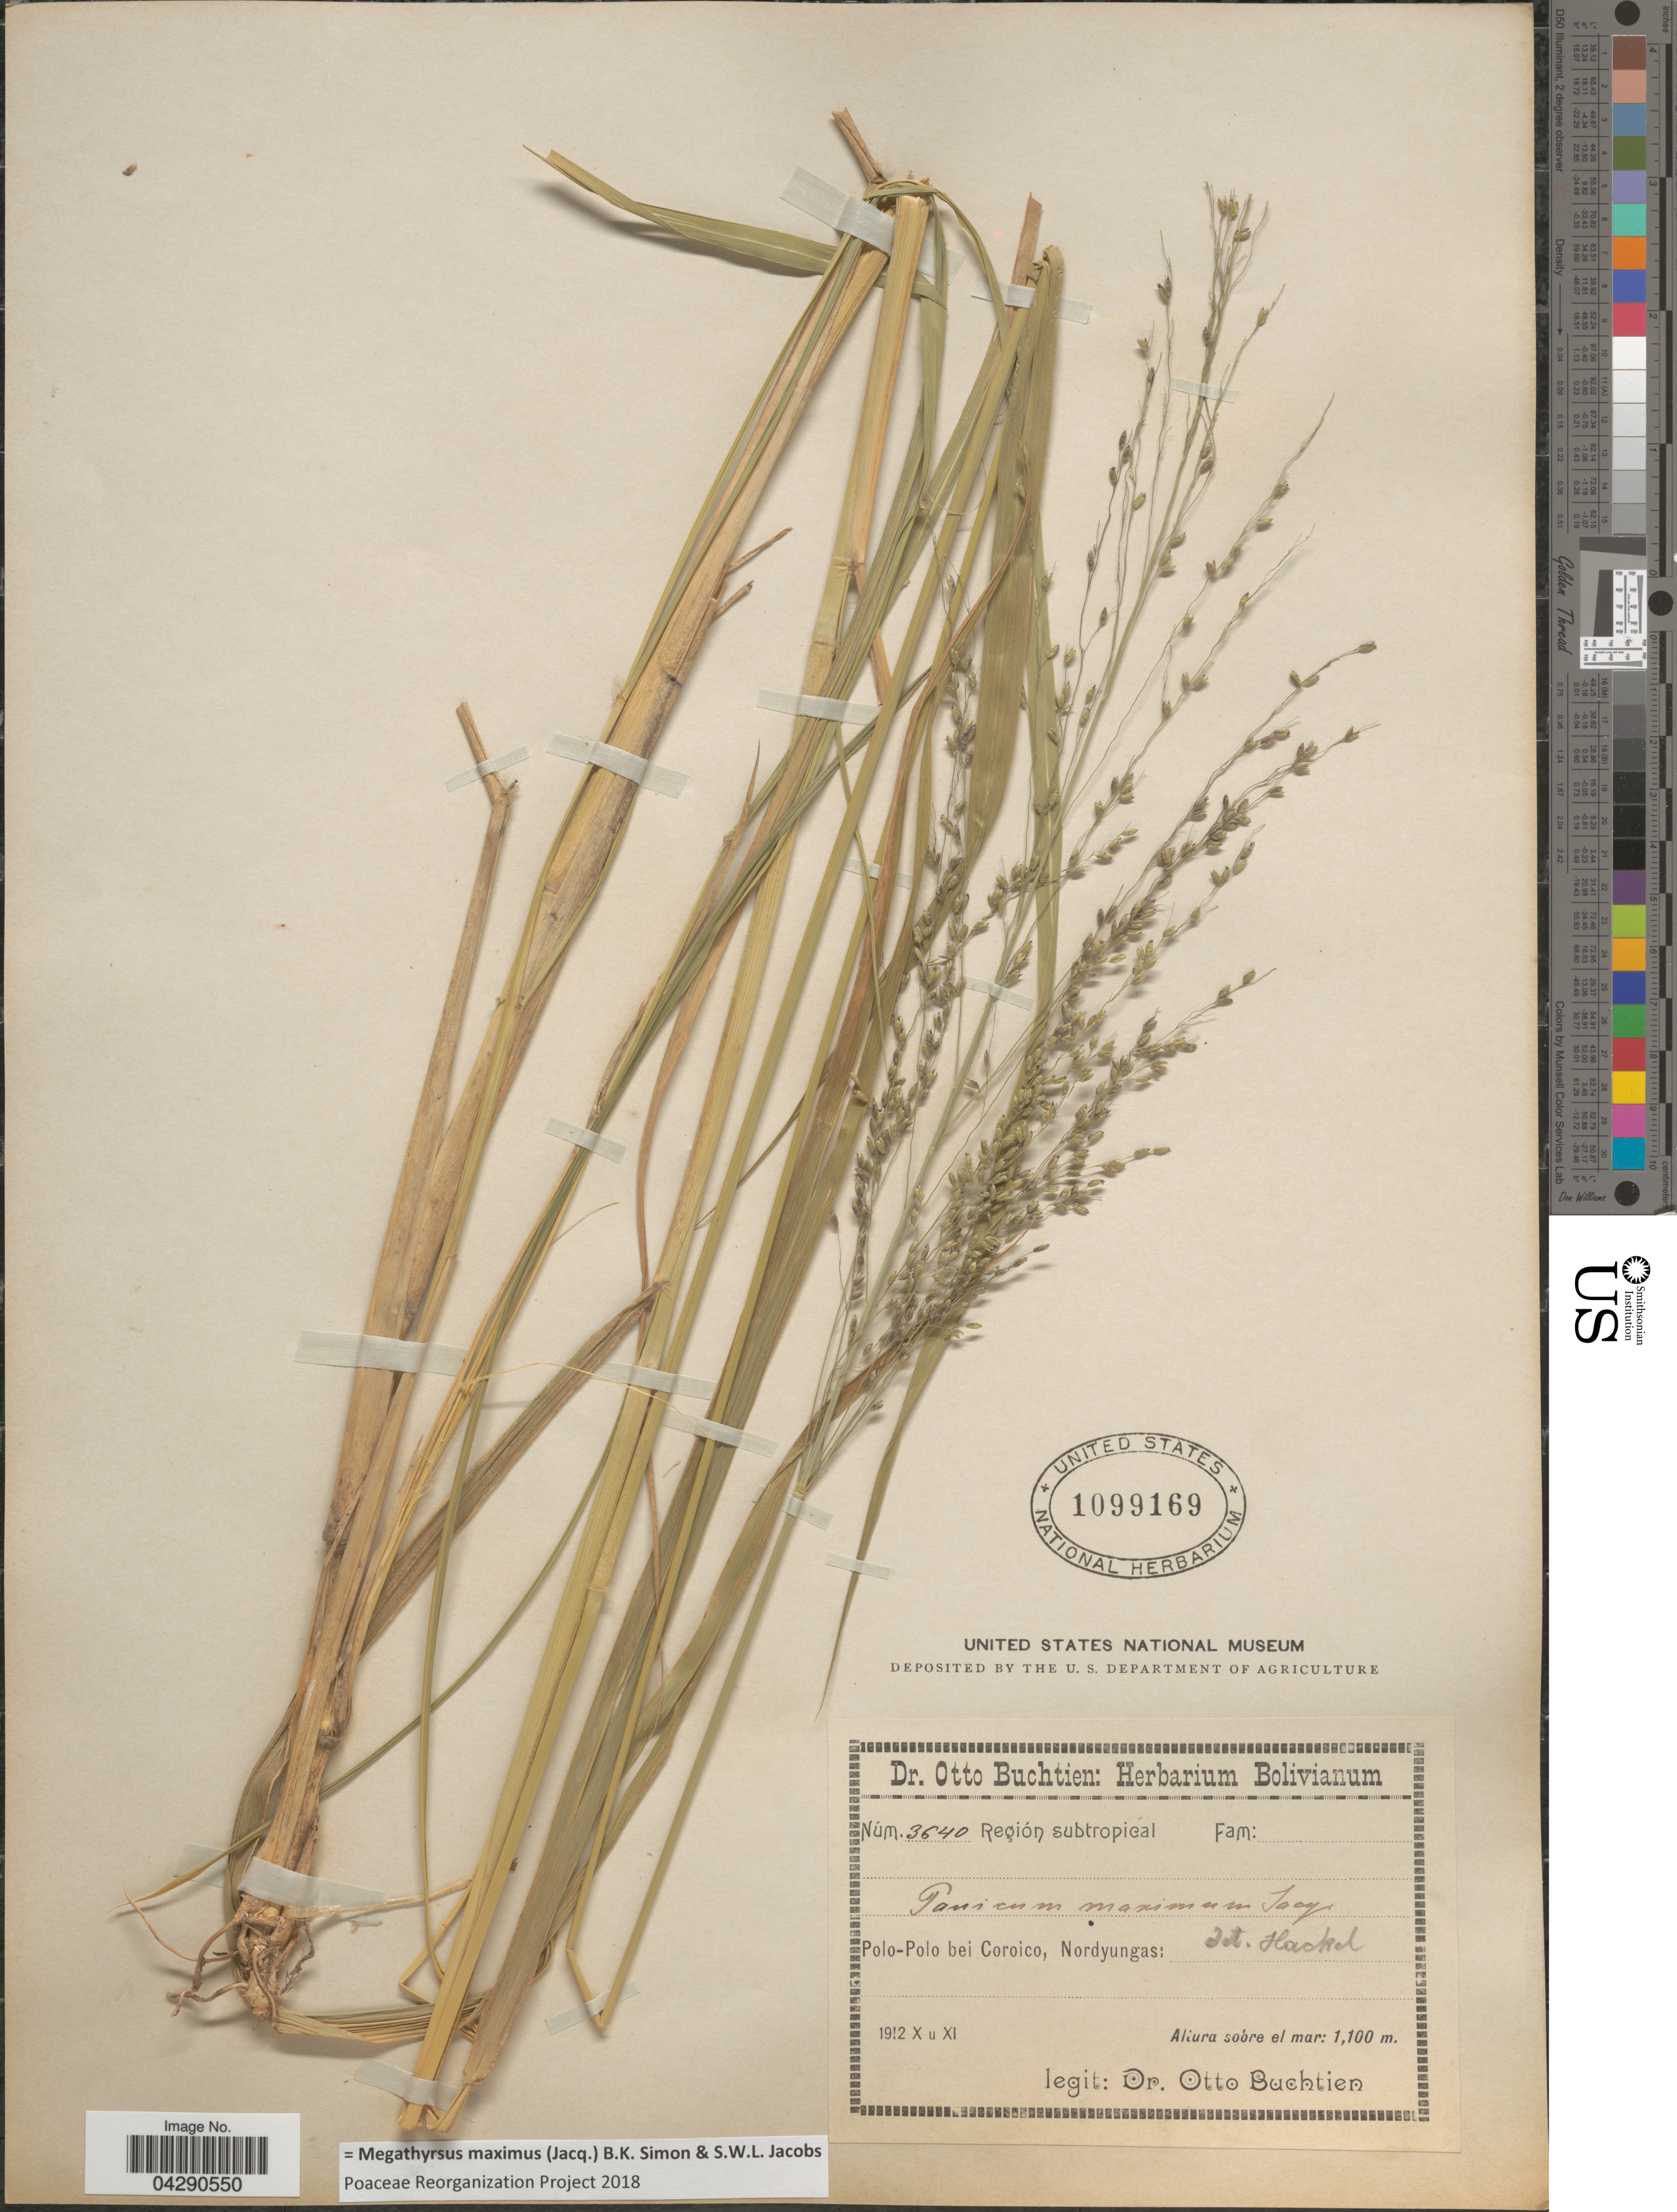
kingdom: Plantae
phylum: Tracheophyta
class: Liliopsida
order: Poales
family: Poaceae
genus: Megathyrsus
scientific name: Megathyrsus maximus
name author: (Jacq.) B.K. Simon & S.W.L. Jacobs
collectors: O. Buchtien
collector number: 3640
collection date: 1912-10/1912-11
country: Bolivia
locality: Region subtropical. Polo-Polo bei Coroico, Nordyungas.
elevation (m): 1100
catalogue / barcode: US 1099169